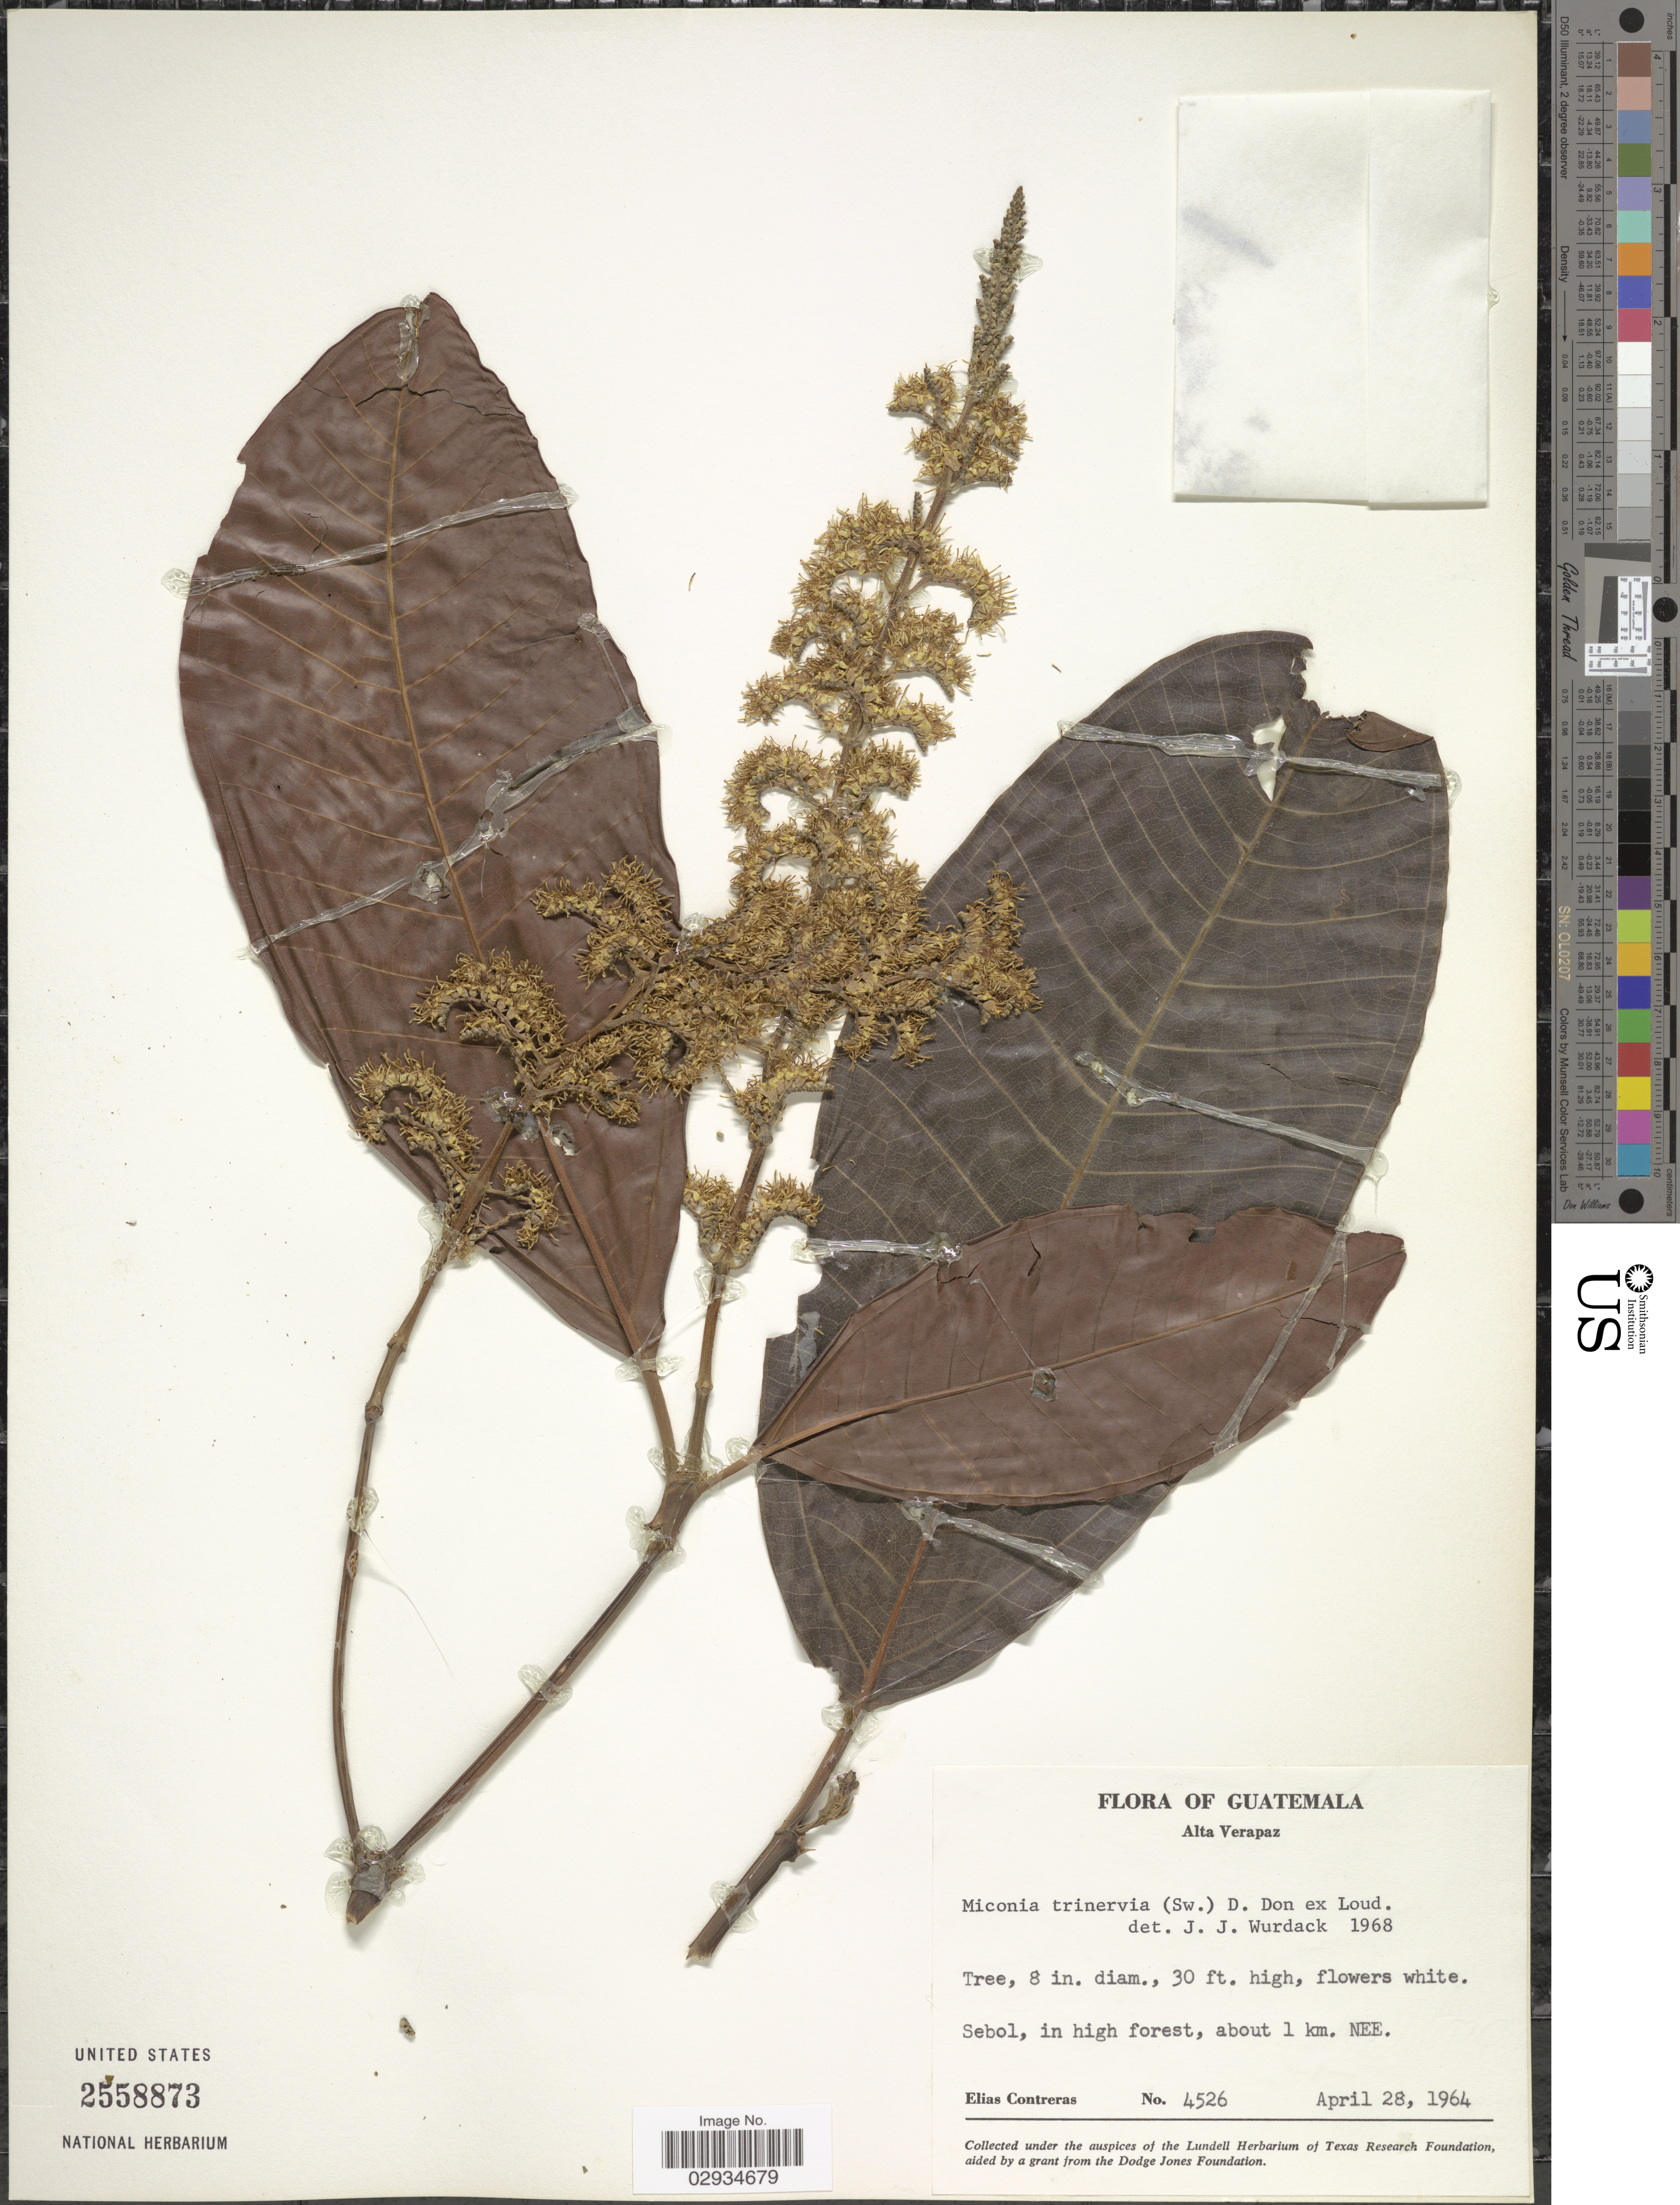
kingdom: Plantae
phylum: Tracheophyta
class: Magnoliopsida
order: Myrtales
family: Melastomataceae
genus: Miconia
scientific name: Miconia trinervia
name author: (Sw.) D. Don ex Loudon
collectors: E. Contreras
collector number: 4526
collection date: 1964-04-28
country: Guatemala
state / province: Alta Verapaz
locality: Sebol, in high forest, about 1 km. NEE.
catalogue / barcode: US 2558873